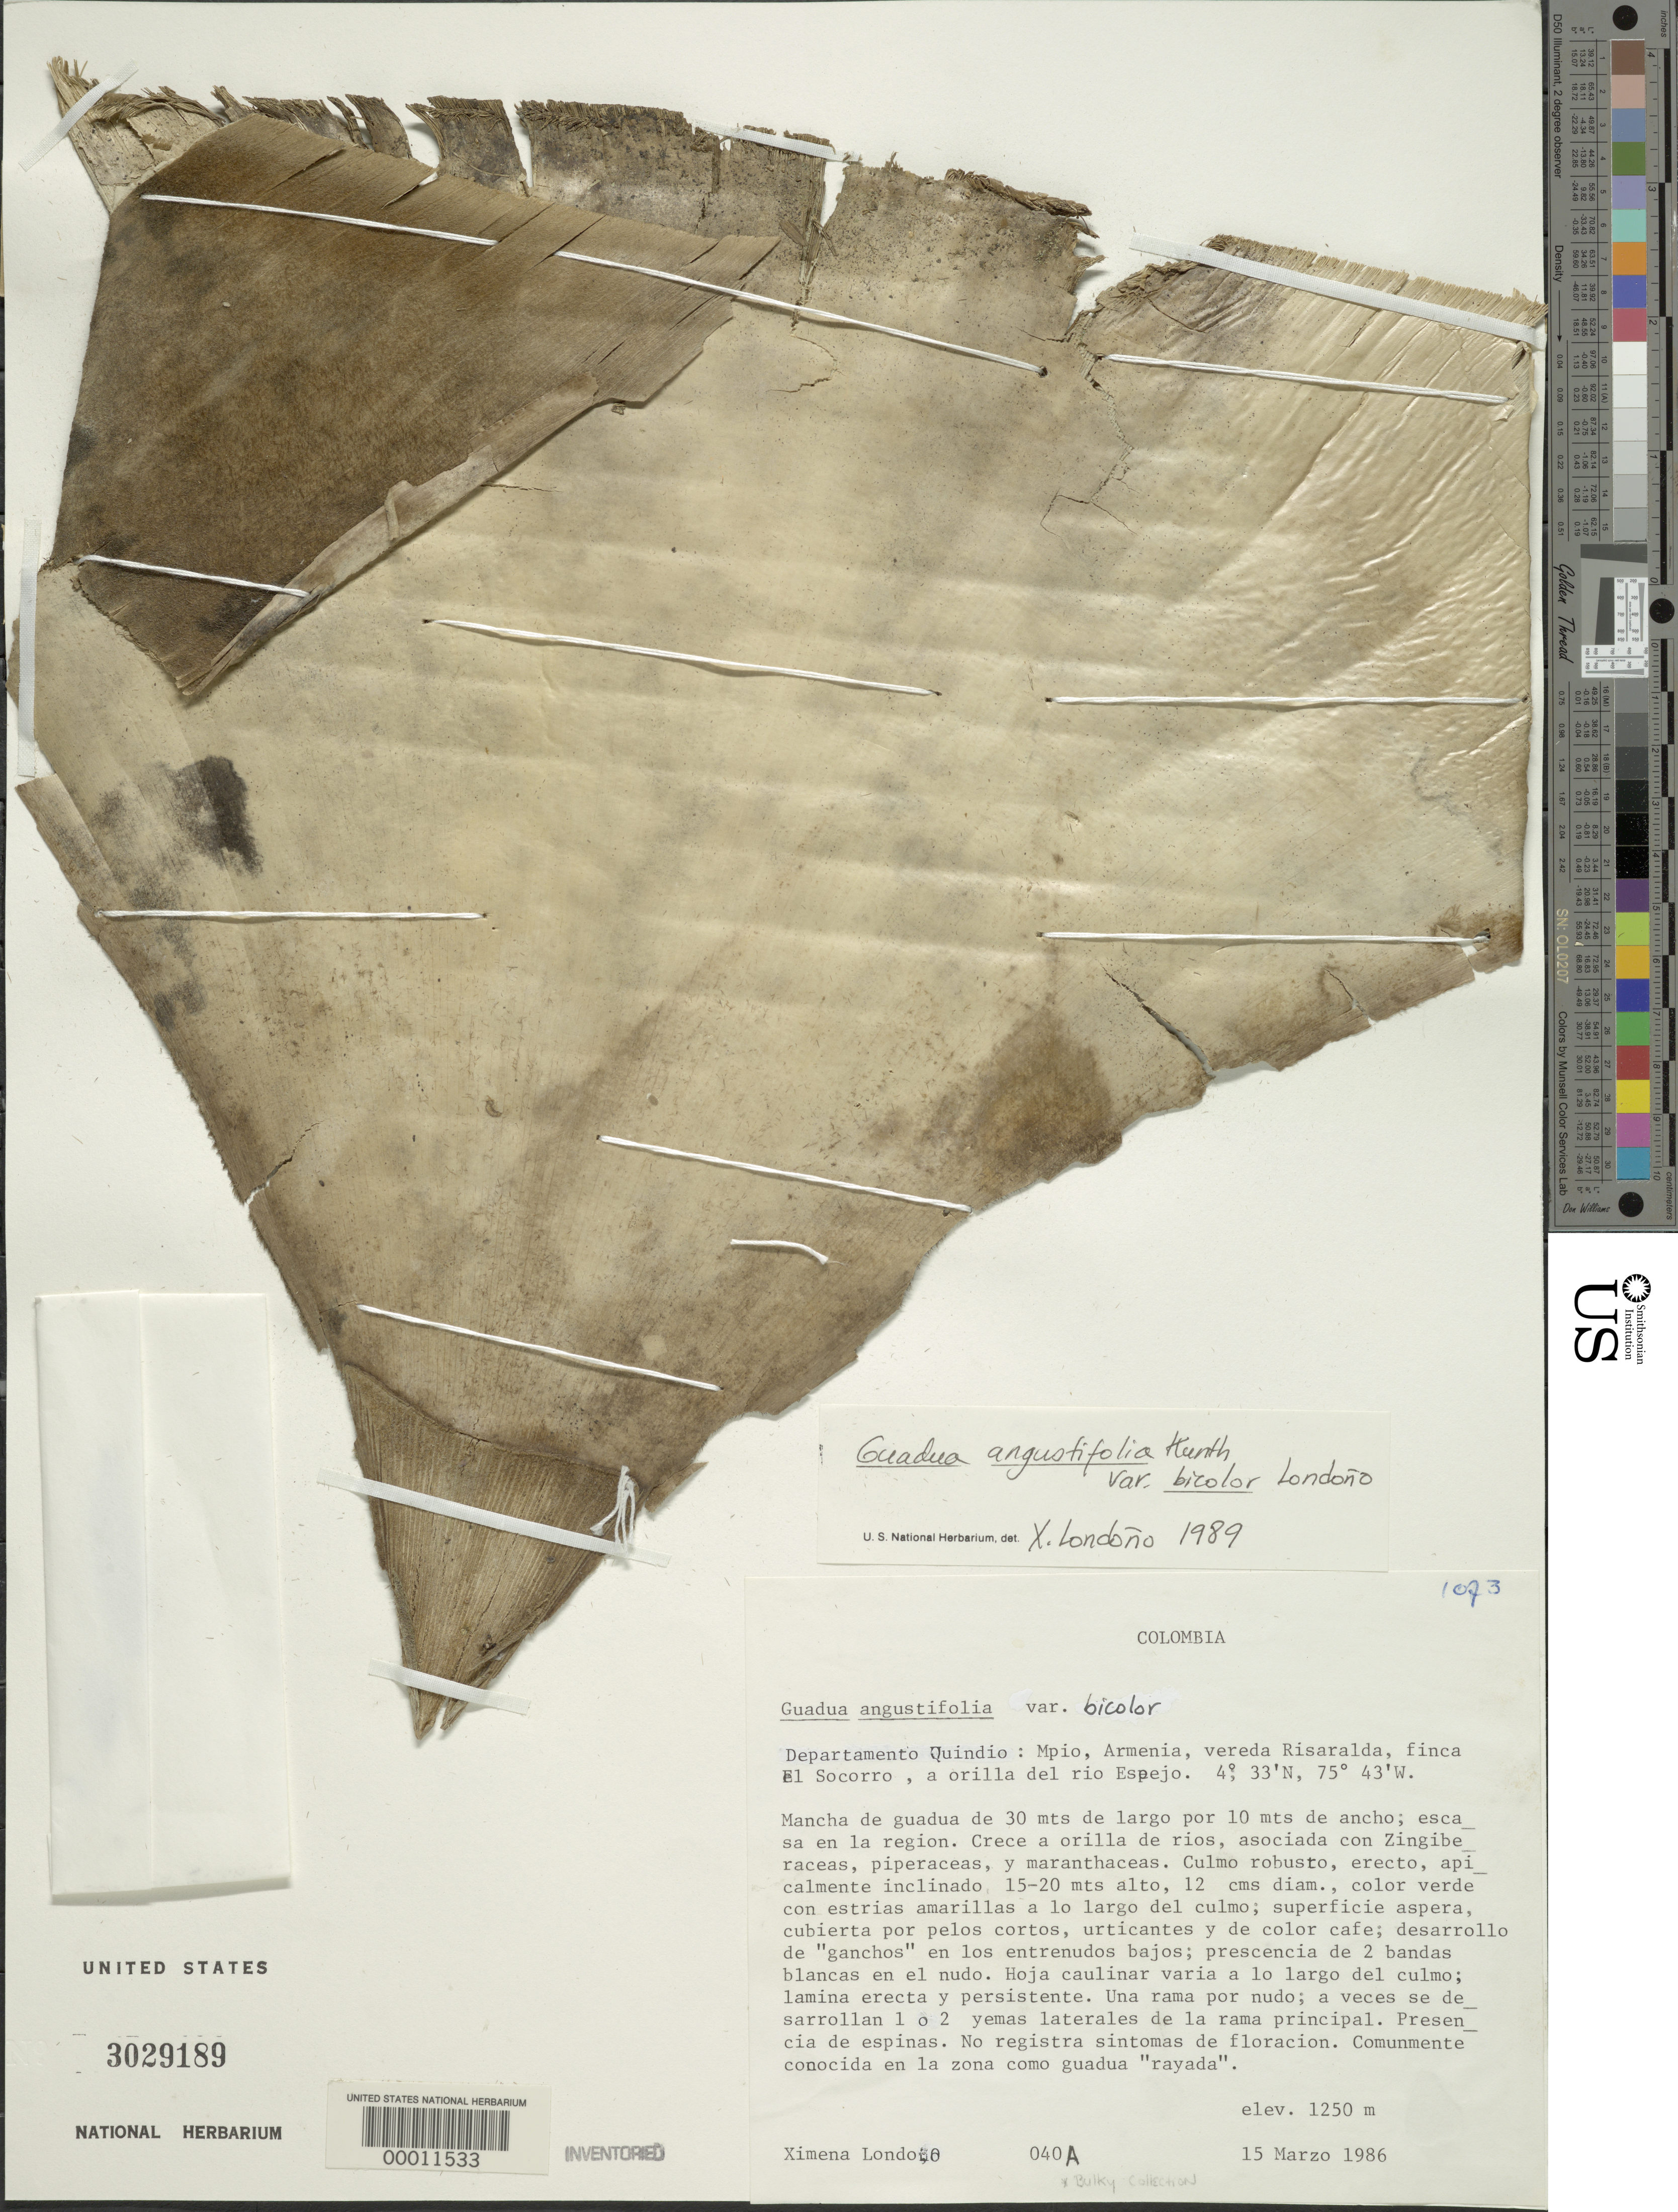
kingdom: Plantae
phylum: Tracheophyta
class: Liliopsida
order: Poales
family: Poaceae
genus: Guadua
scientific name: Guadua angustifolia var. bicolor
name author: Londoño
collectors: X. Londoño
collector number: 86-040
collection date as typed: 15 Mar 1986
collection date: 1986-03-15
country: Colombia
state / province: Quindío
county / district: Armenia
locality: Risaralda route, Finca el socorro, at the edge of the Rio Espejo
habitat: Edge of rivers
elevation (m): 1250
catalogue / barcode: US 3029189